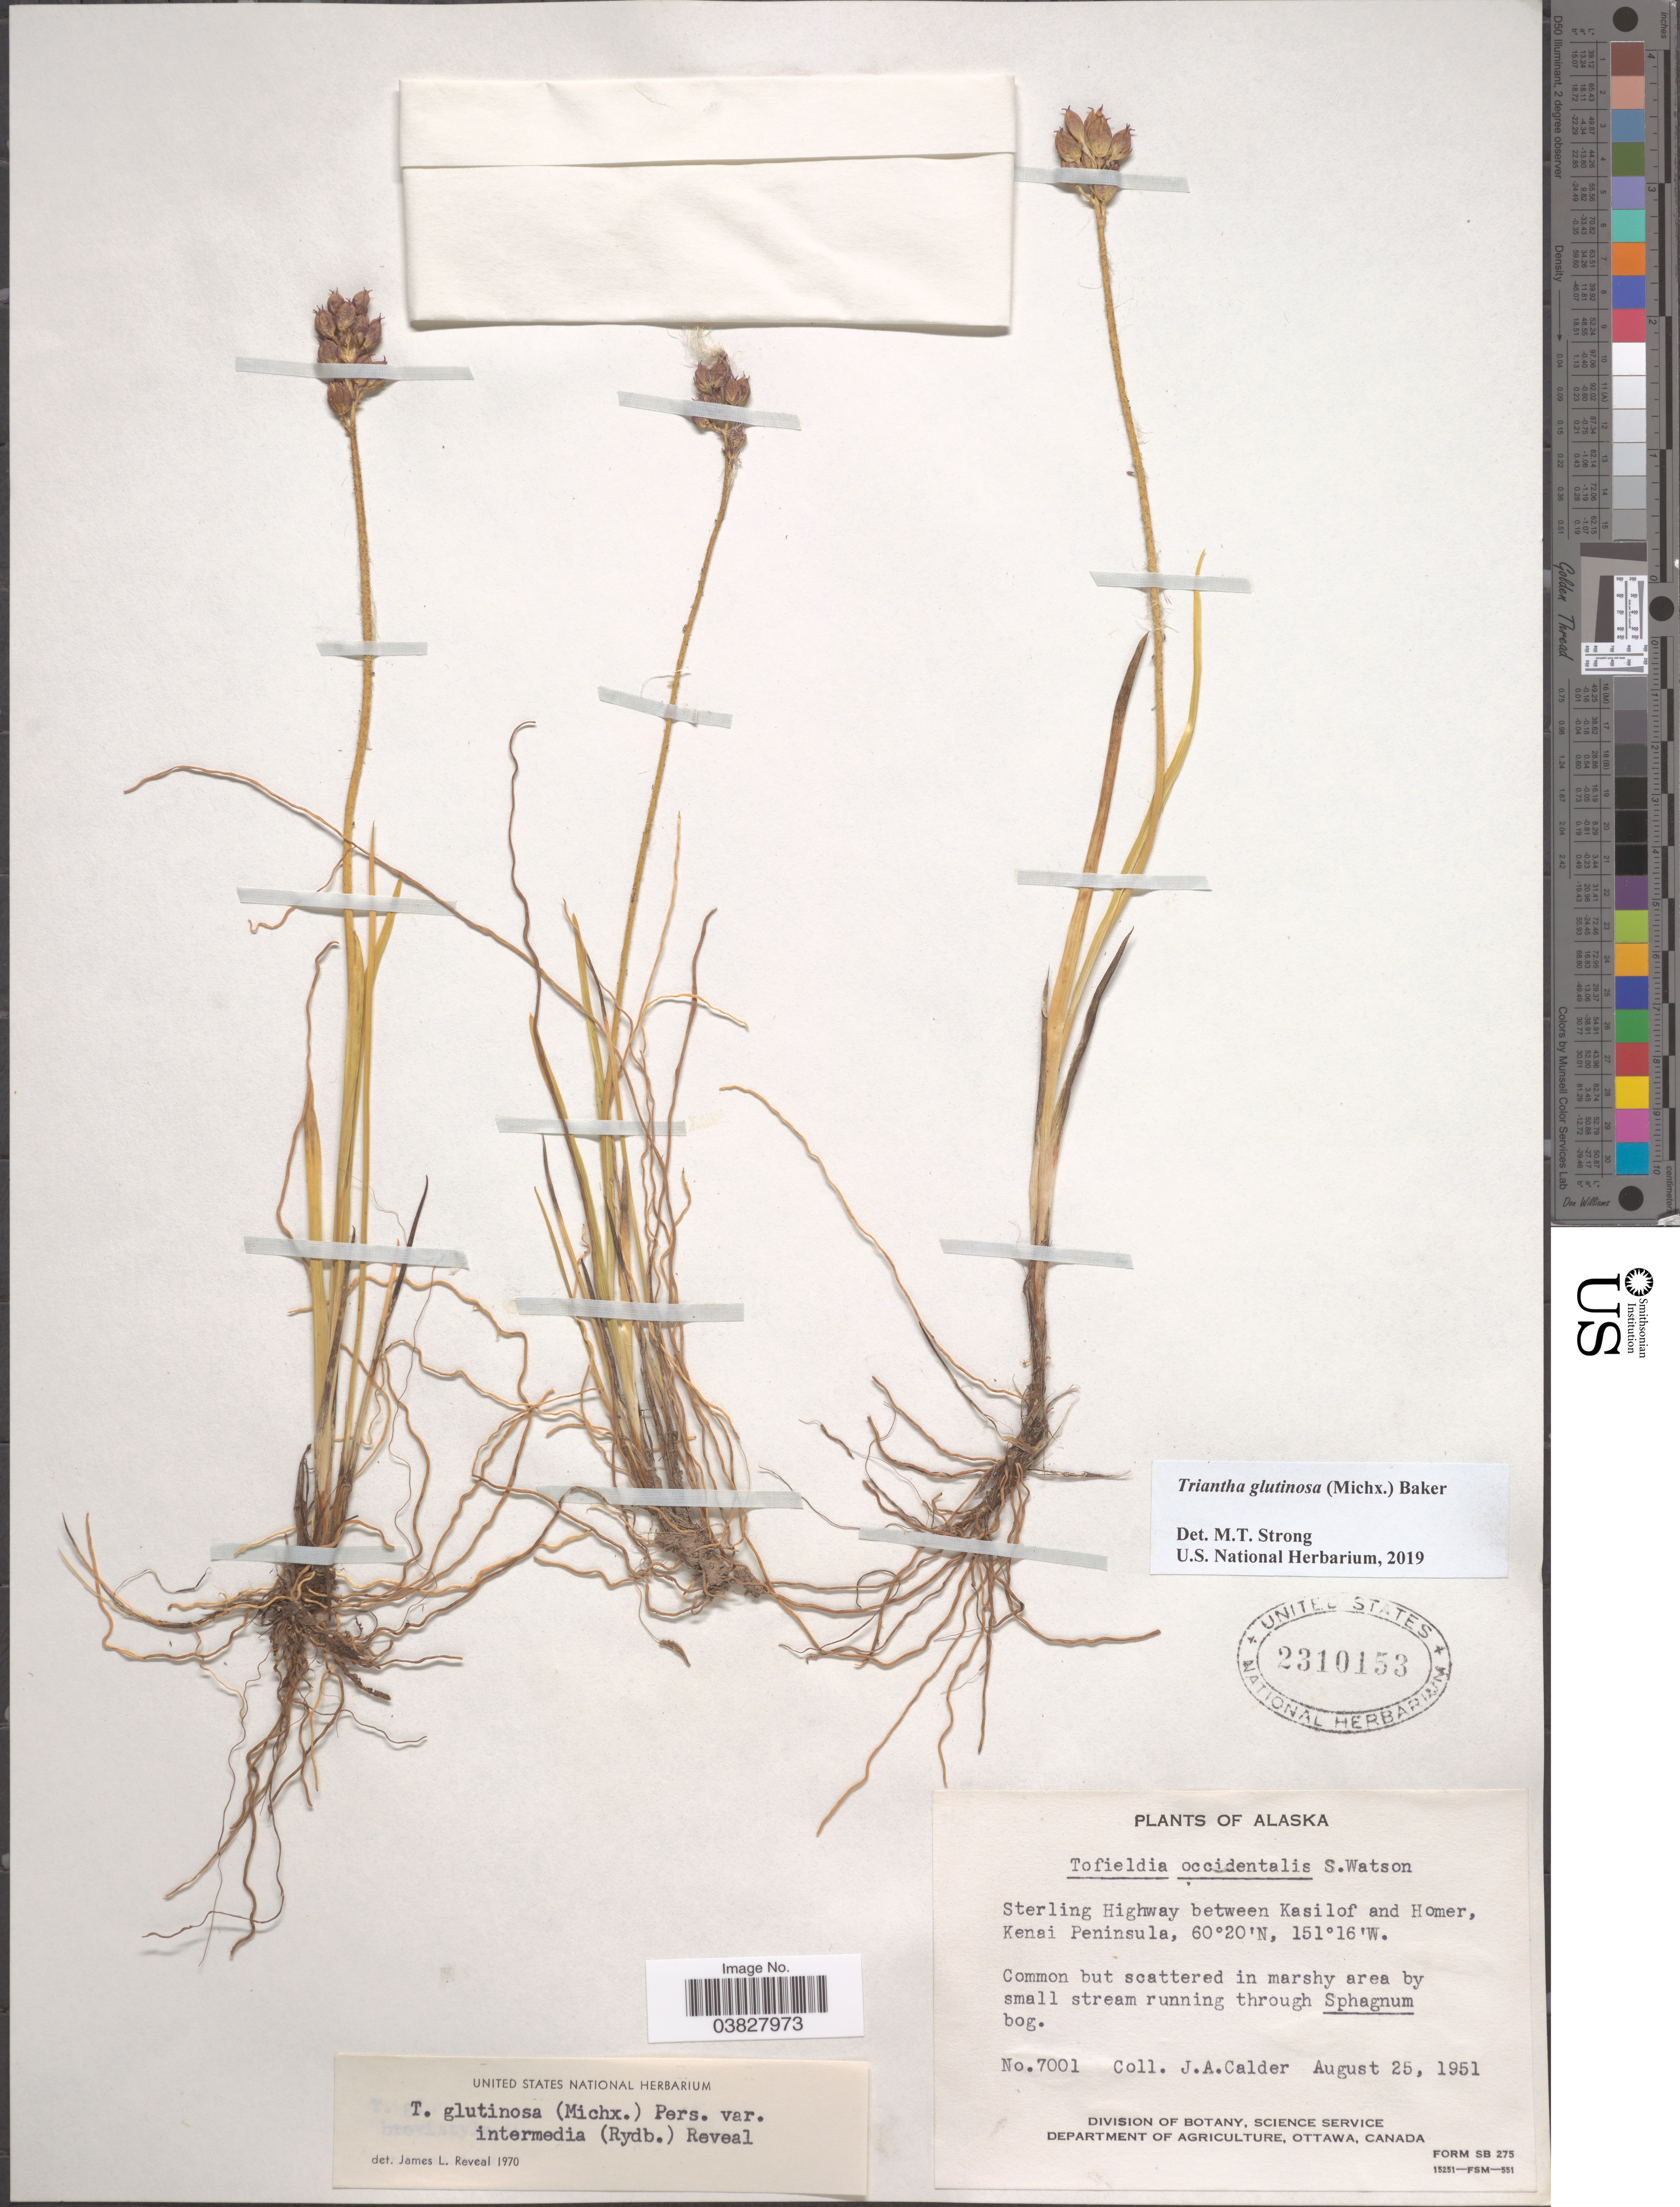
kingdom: Plantae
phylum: Tracheophyta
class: Liliopsida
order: Alismatales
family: Tofieldiaceae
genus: Triantha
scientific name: Triantha glutinosa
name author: (Michx.) Baker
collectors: J. A. Calder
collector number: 7001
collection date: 1951-08-25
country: United States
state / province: Alaska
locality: Sterling Highway between Kasilof and Homer, Kenai Peninsula. By small stream.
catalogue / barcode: US 2310153